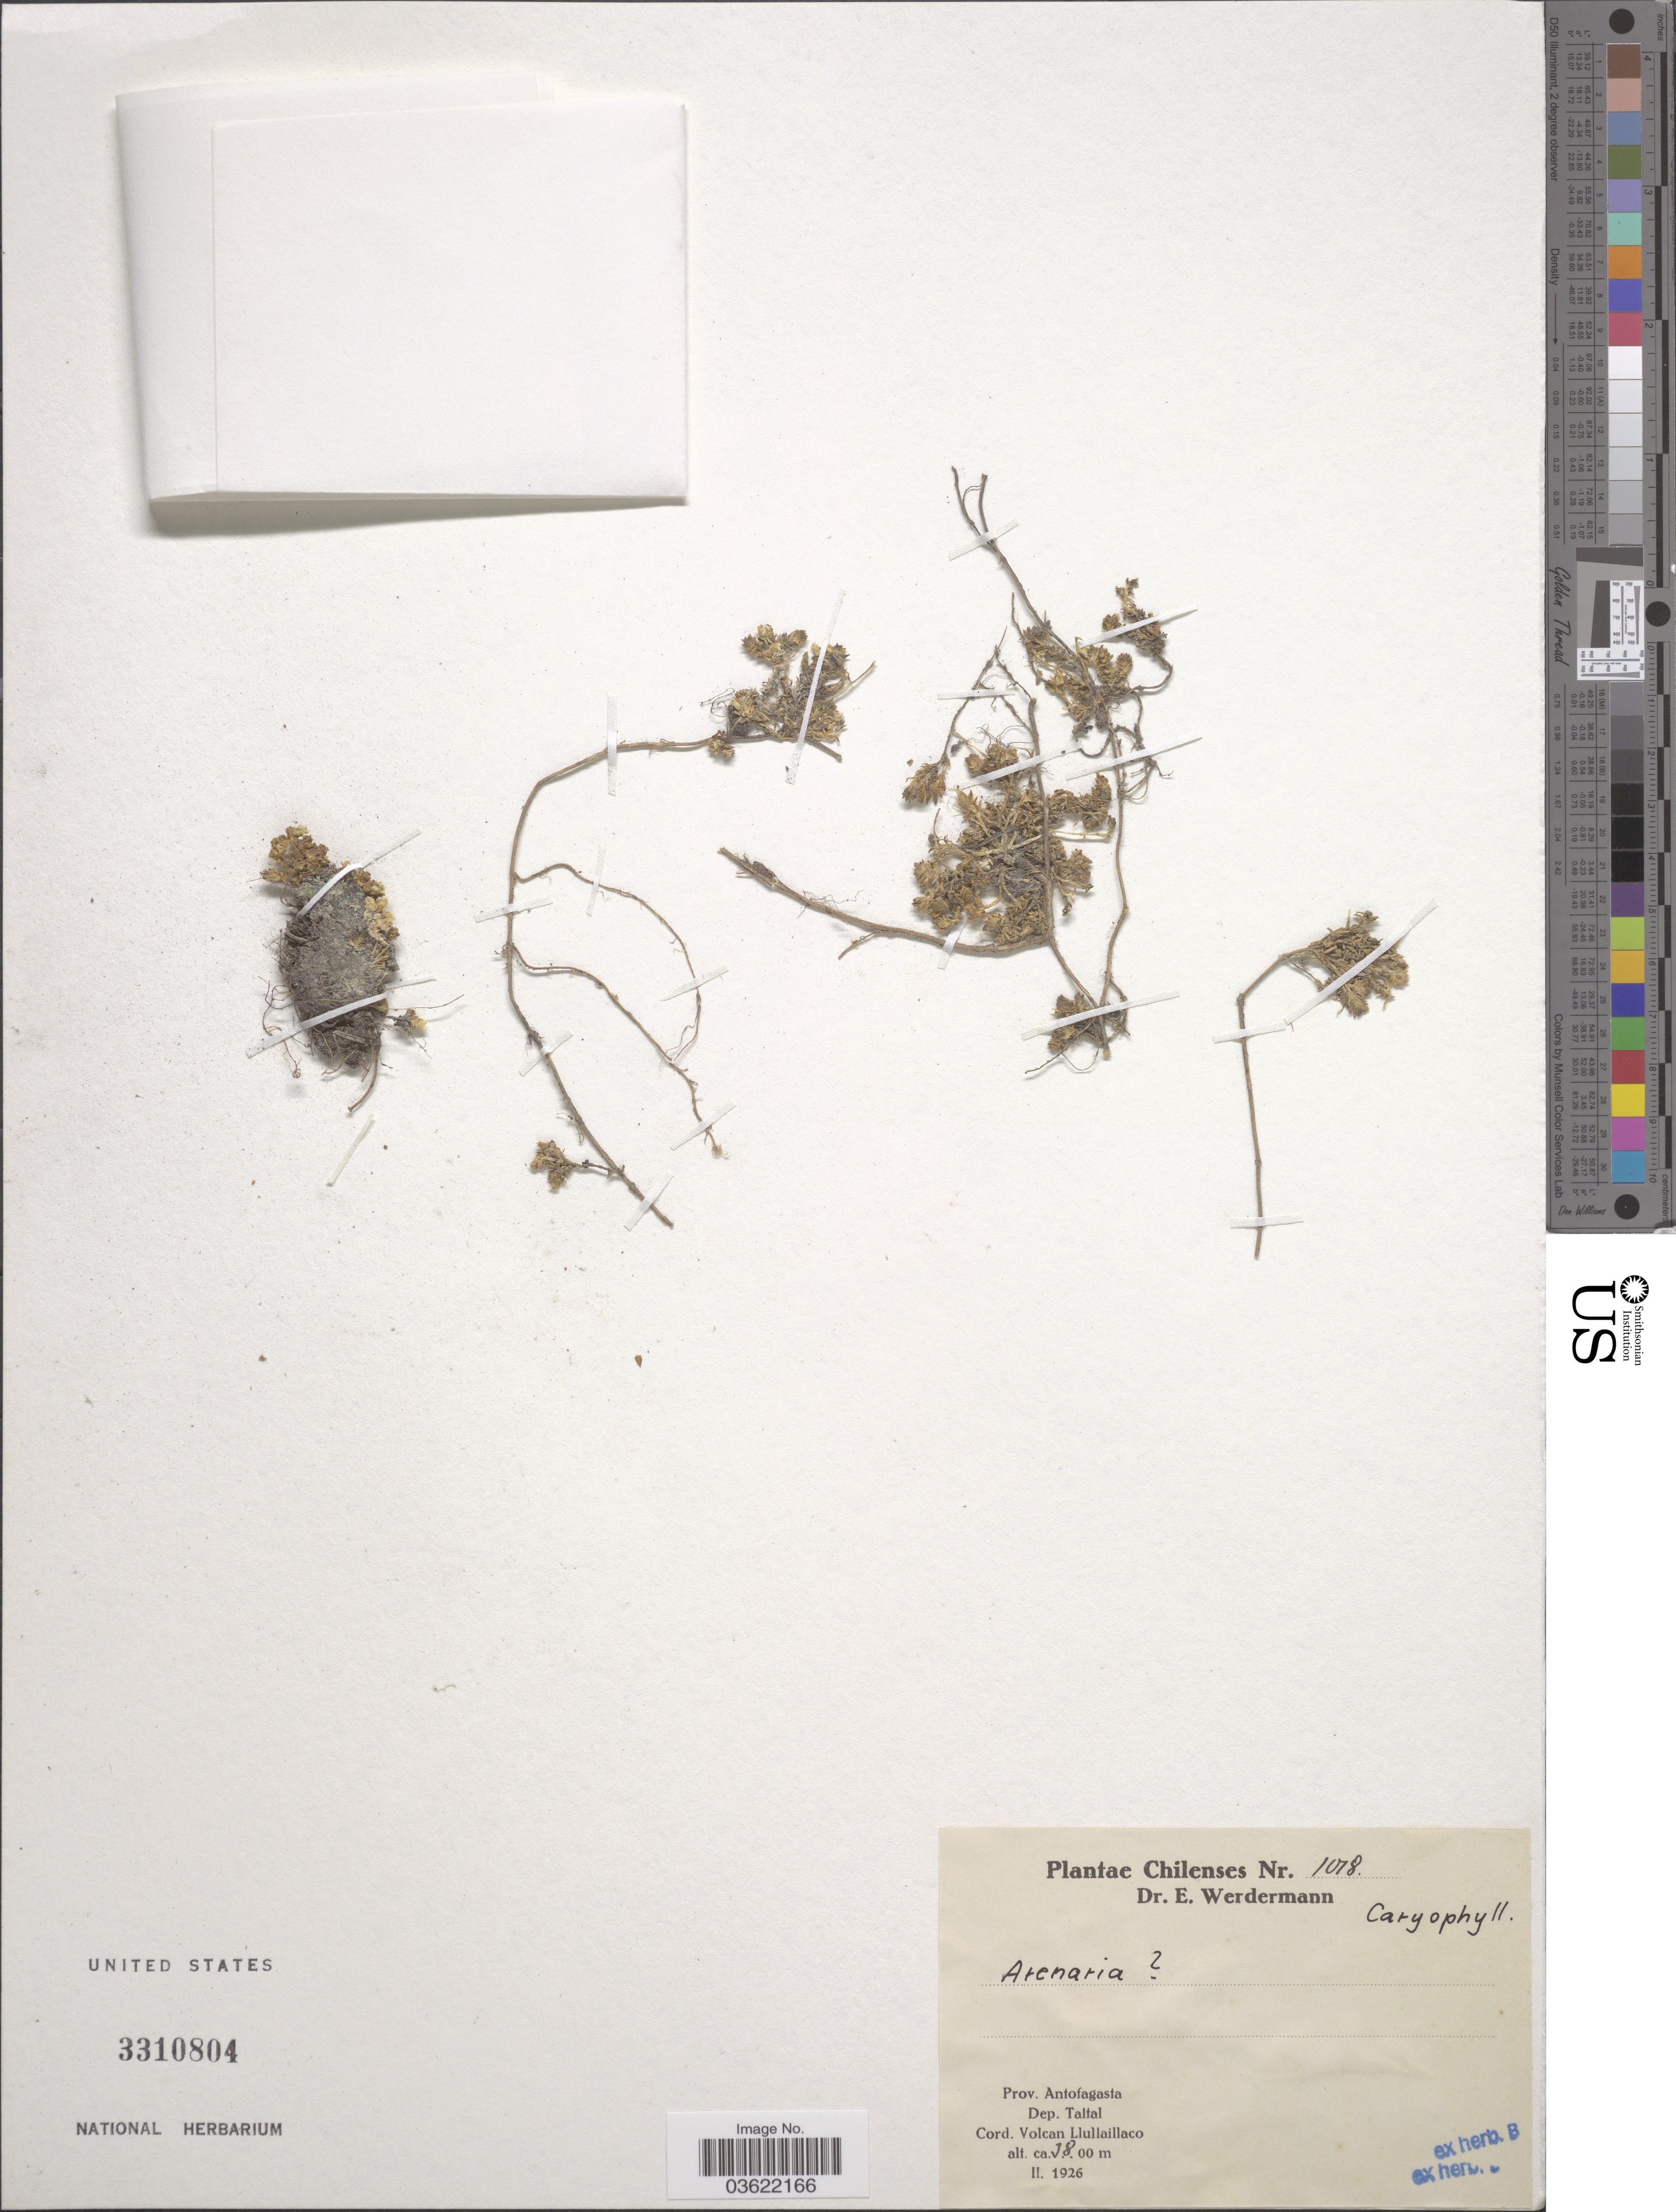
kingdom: Plantae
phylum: Tracheophyta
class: Magnoliopsida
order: Caryophyllales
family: Caryophyllaceae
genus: Arenaria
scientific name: Arenaria sp.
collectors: E. Werdermann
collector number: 1018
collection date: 1926-02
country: Chile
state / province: Antofagasta (II)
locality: Prov. Antofagasta. Dep. Taltal. Cord. Volcan Llullaillaco.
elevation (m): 3800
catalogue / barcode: US 3310804